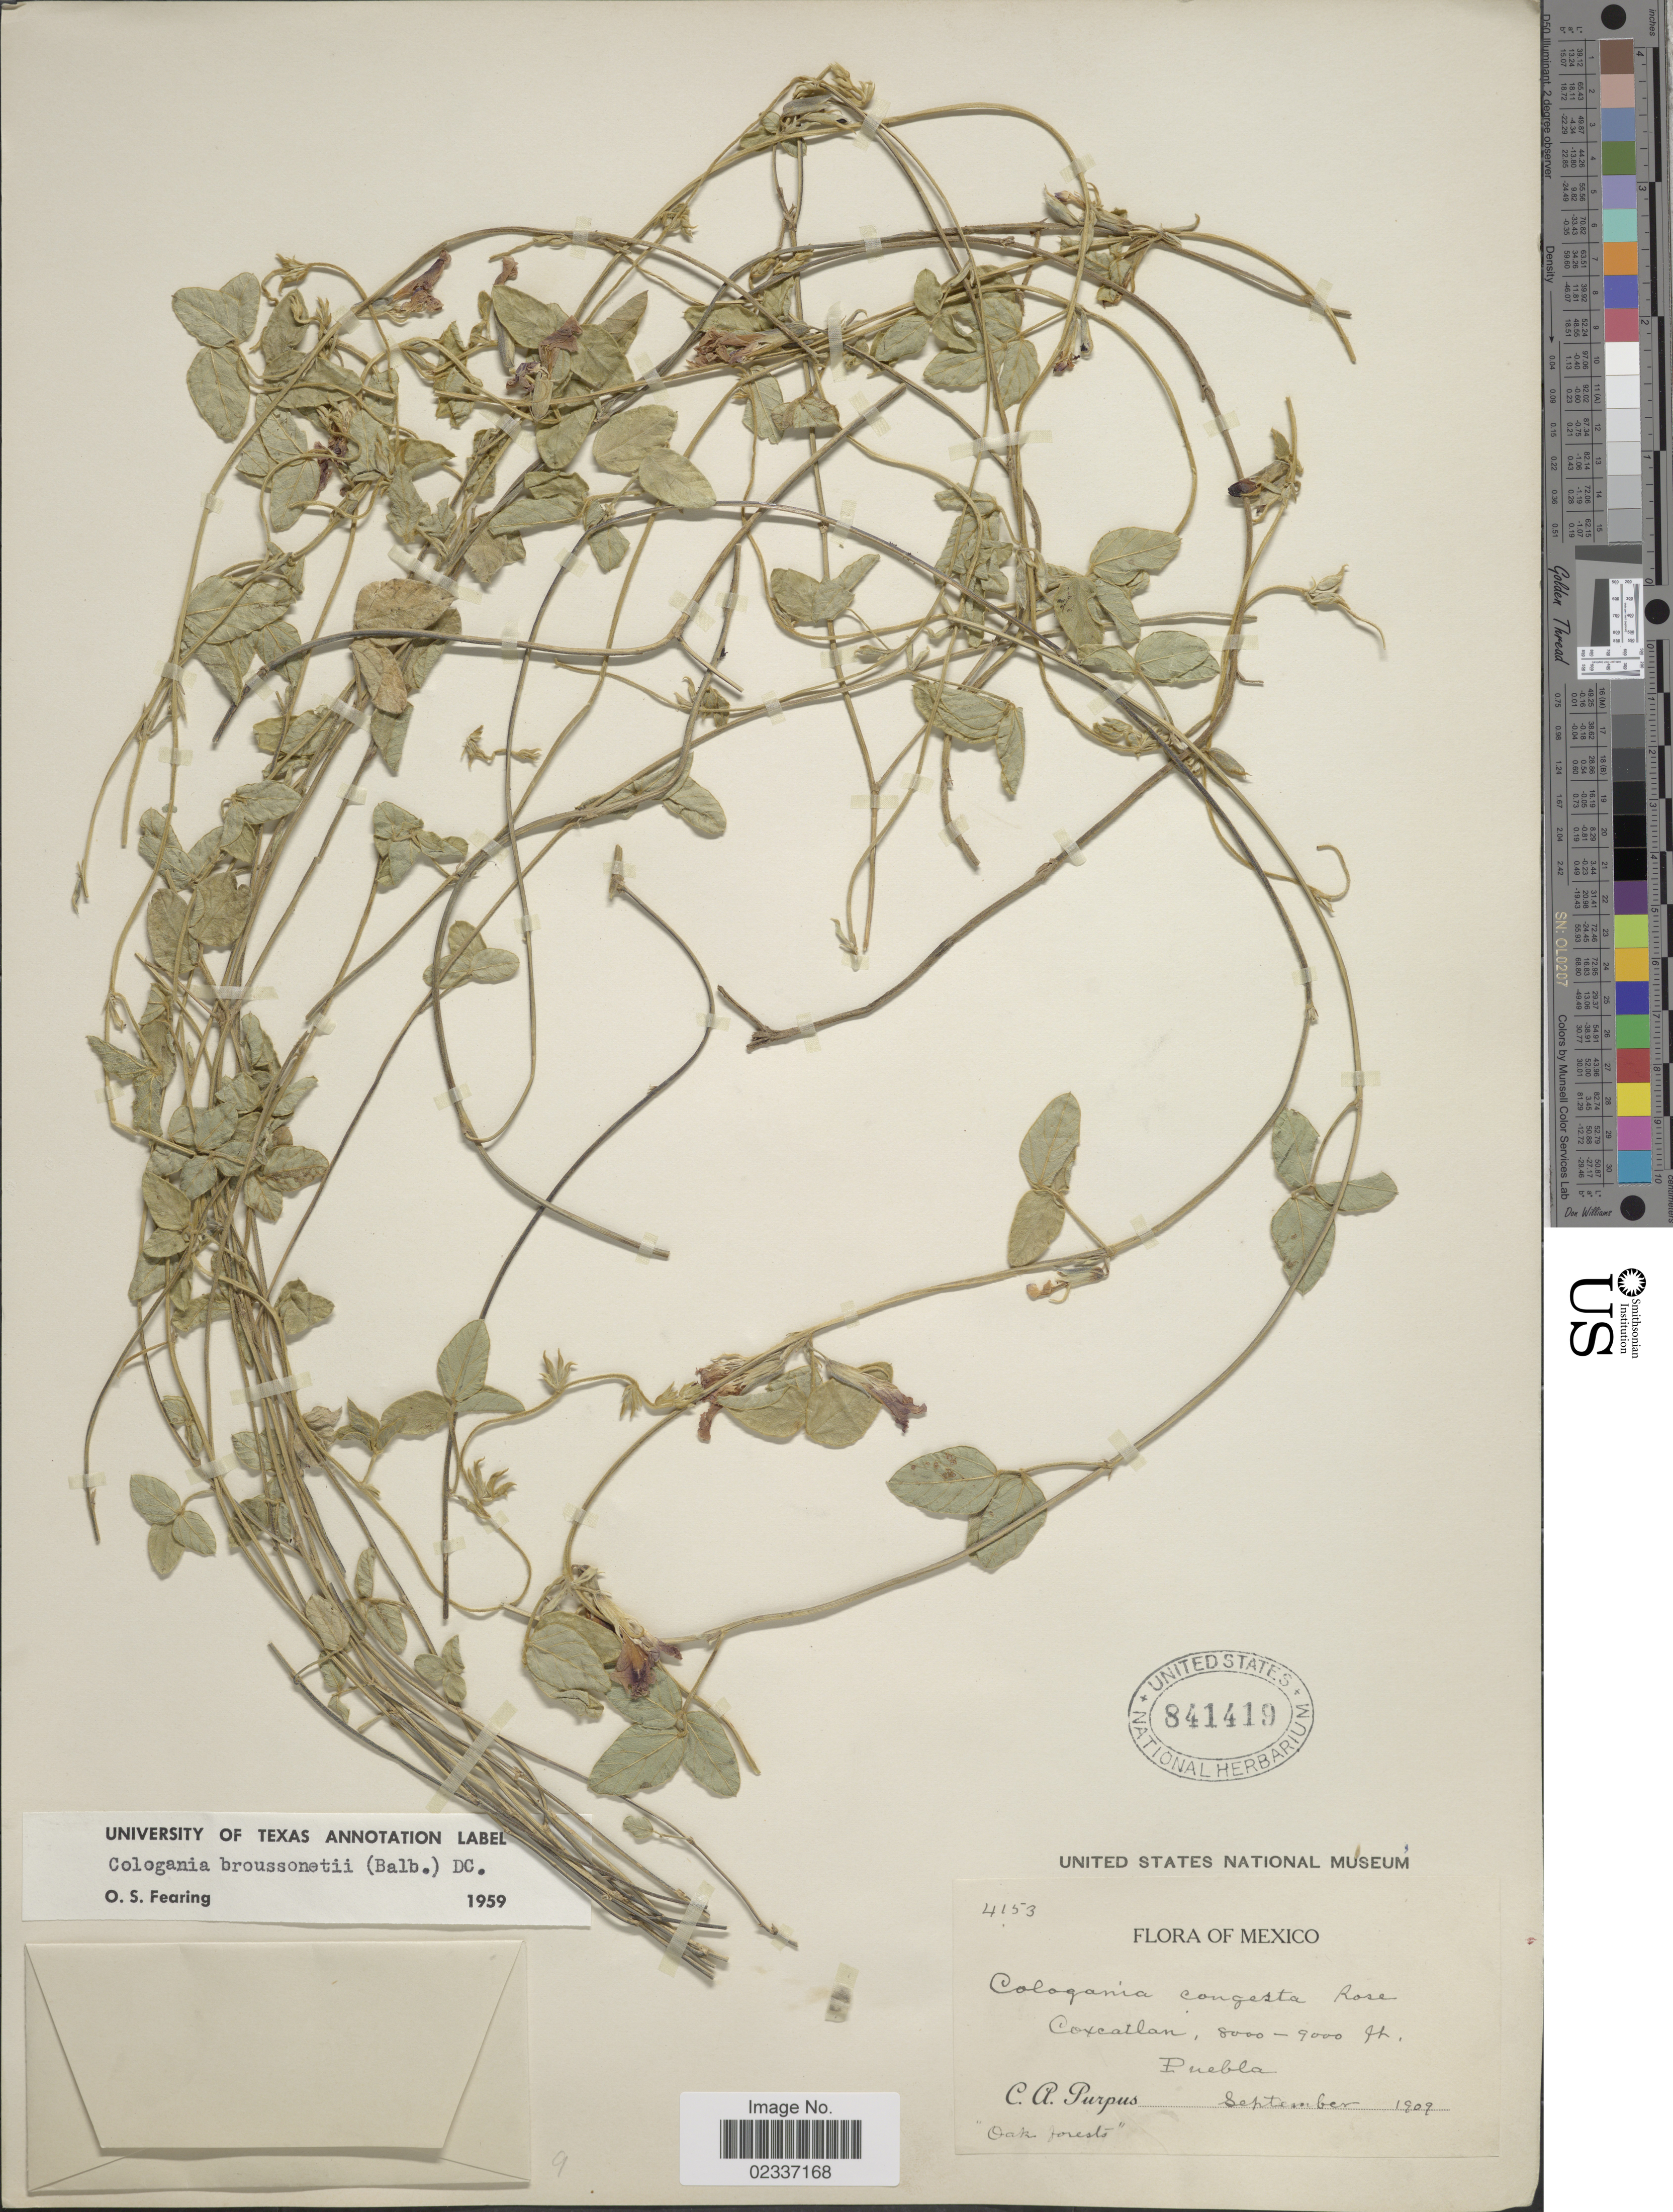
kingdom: Plantae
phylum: Tracheophyta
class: Magnoliopsida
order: Fabales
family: Fabaceae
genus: Cologania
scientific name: Cologania broussonetii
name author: (Balb.) DC.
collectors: C. A. Purpus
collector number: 4153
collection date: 1909-09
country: Mexico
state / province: Puebla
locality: Coxcatlan, 'Oak forest'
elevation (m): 2438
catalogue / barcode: US 841419